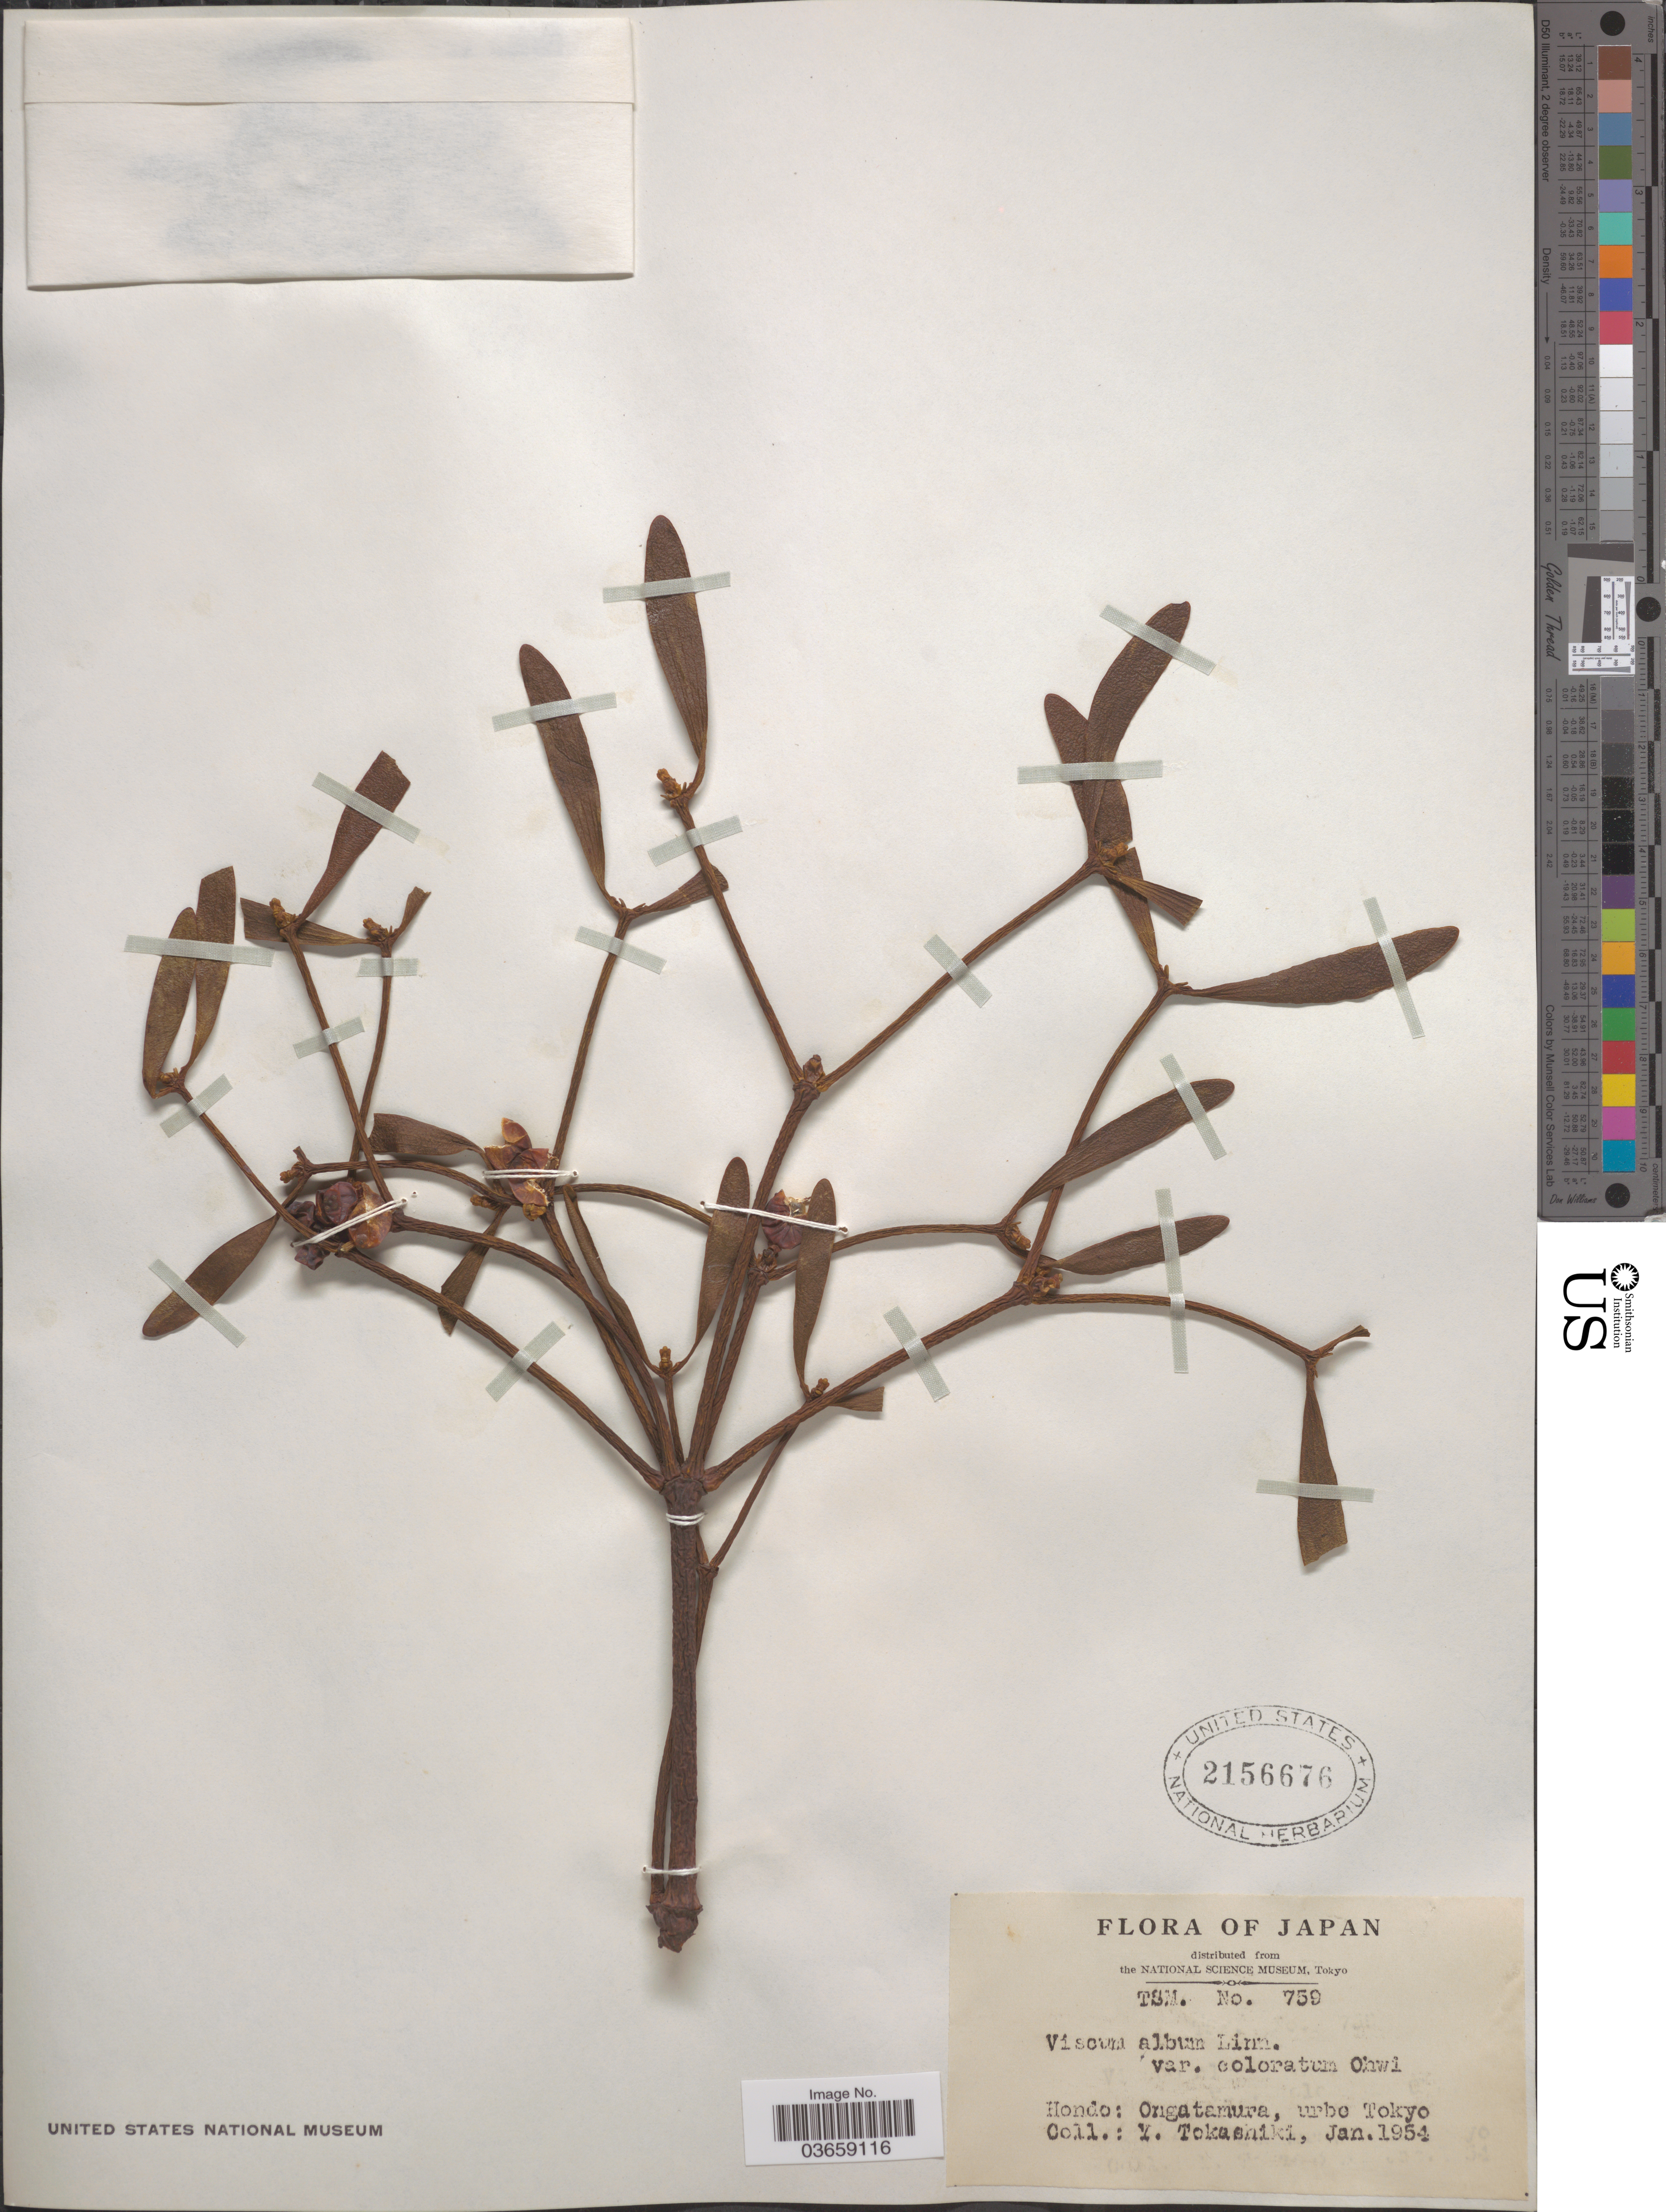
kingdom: Plantae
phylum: Tracheophyta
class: Magnoliopsida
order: Santalales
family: Viscaceae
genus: Viscum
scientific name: Viscum coloratum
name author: (Kom.) Nakai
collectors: Y. Tokashiki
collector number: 759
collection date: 1954-01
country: Japan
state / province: Tokyo, Federal City of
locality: Hondo: Ongatamura, urbe Tokyo.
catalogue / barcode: US 2156676